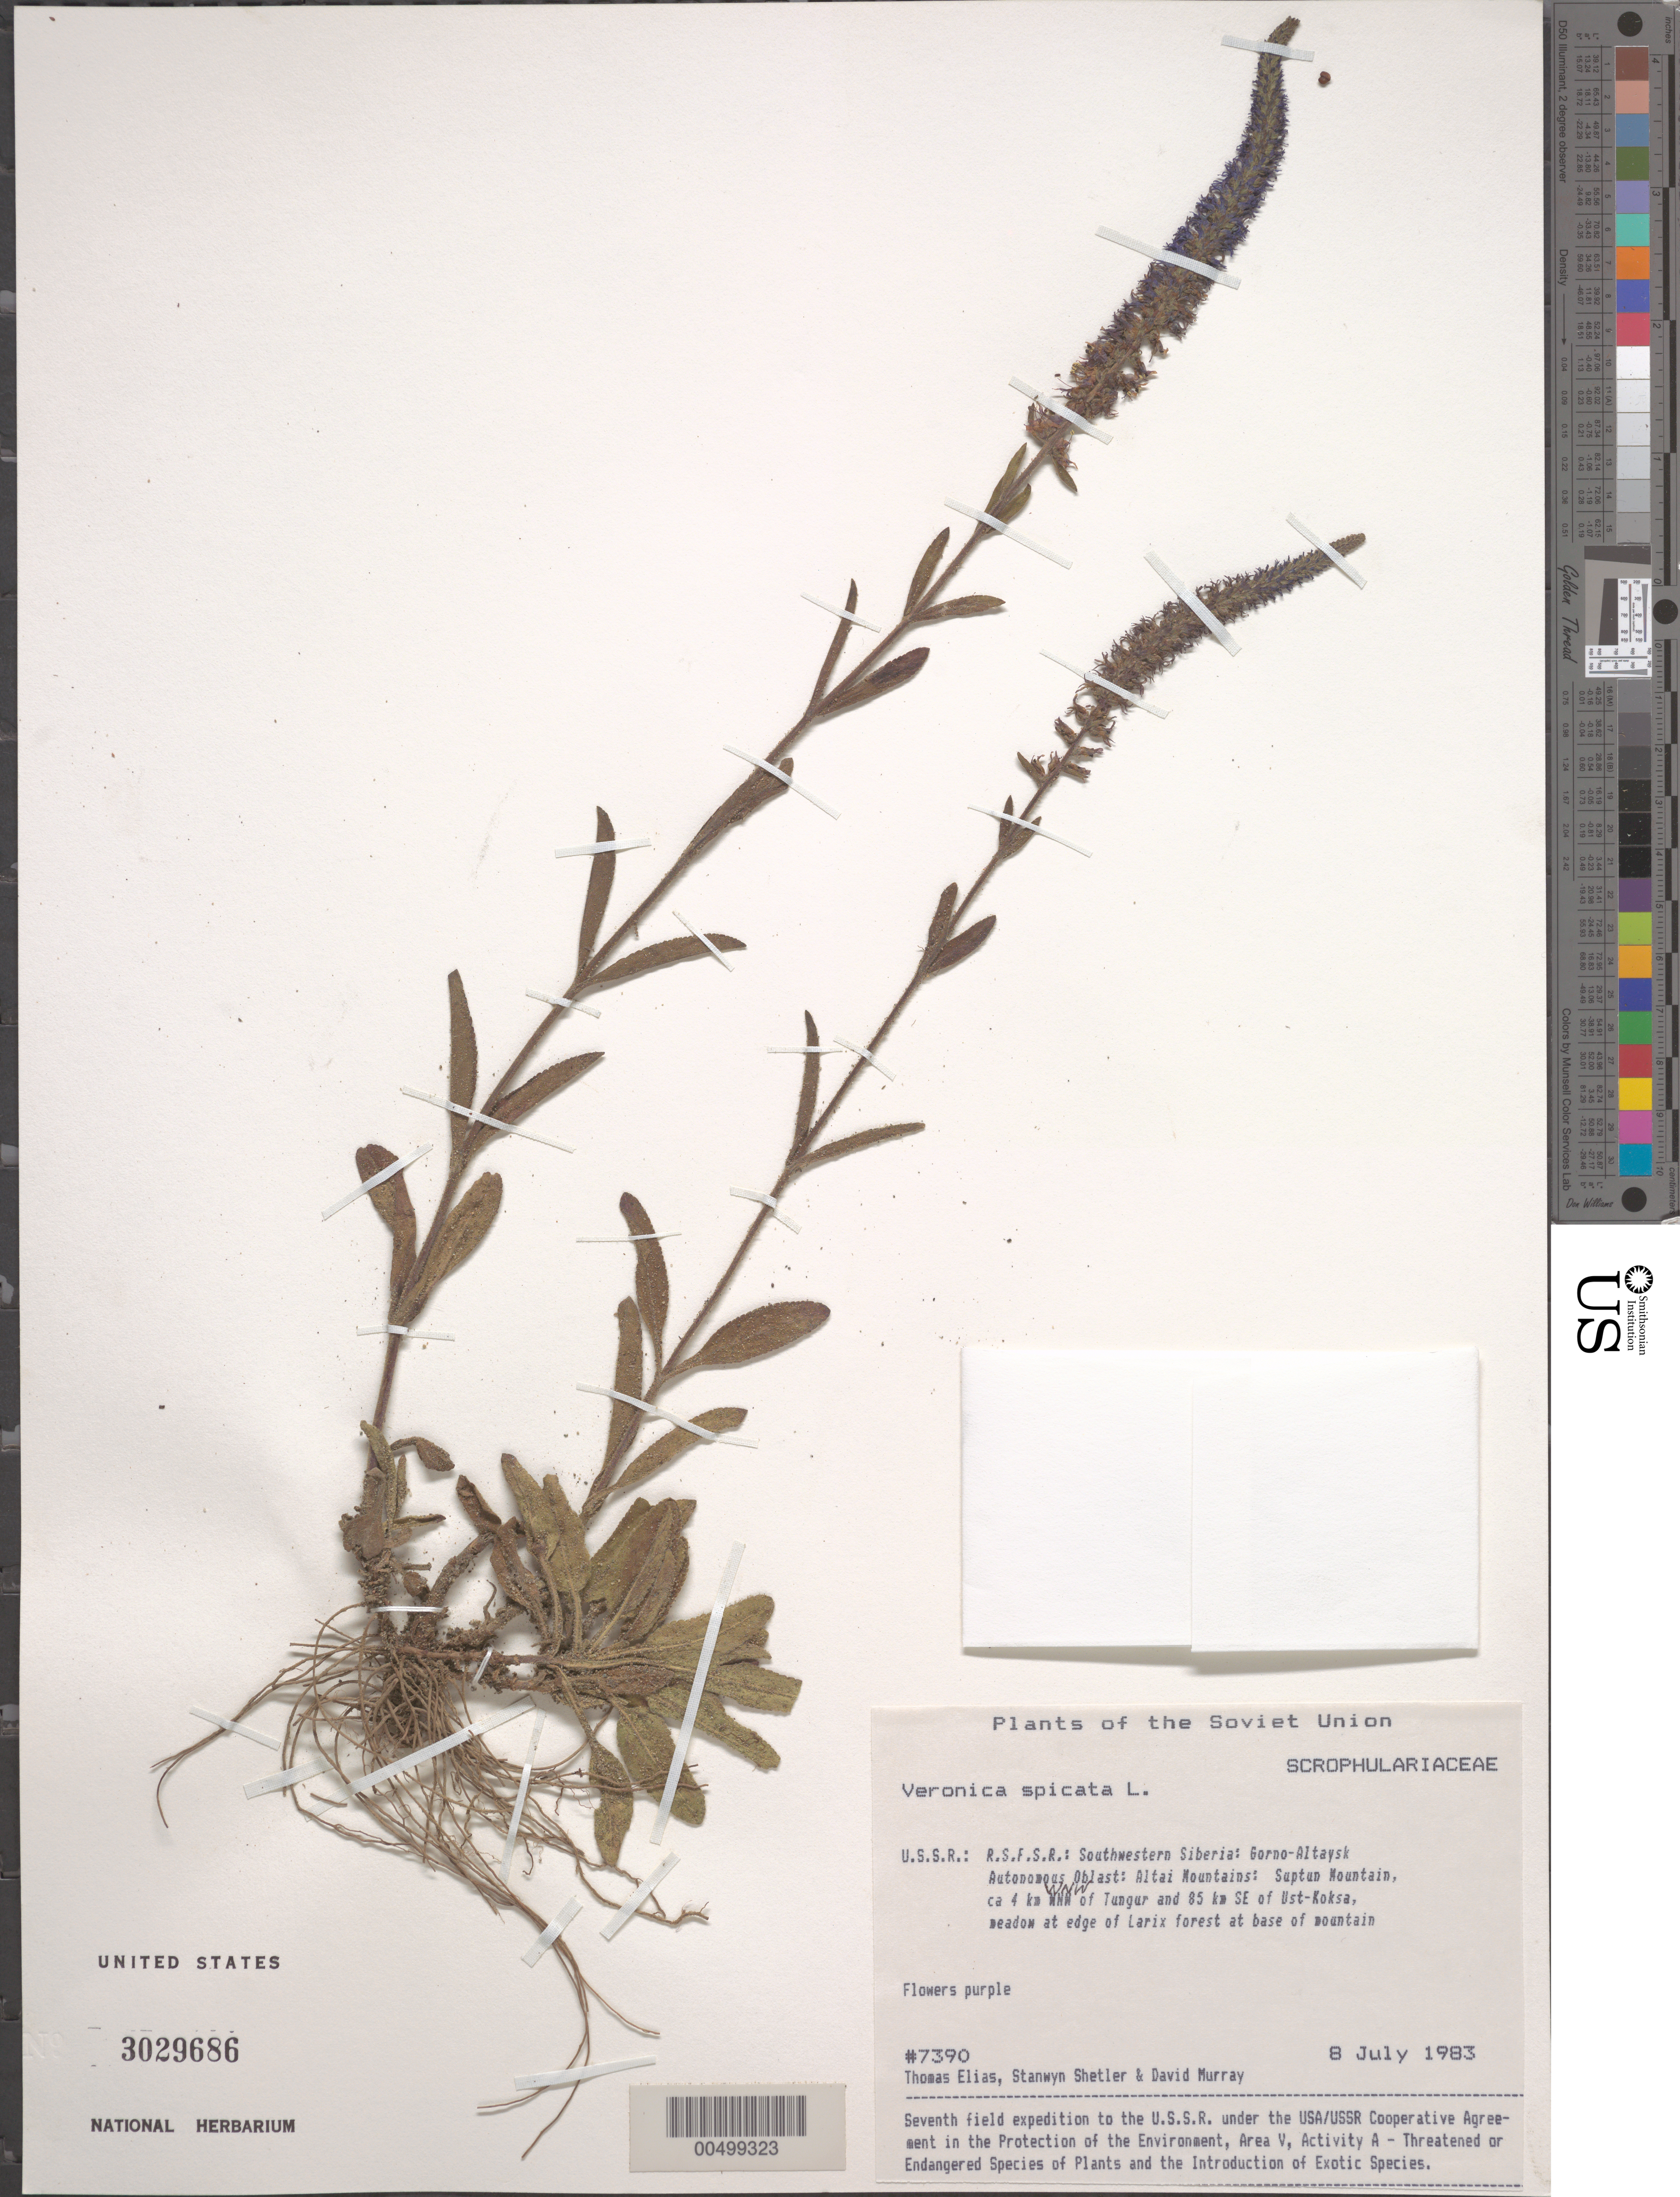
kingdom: Plantae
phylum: Tracheophyta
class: Magnoliopsida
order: Lamiales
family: Plantaginaceae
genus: Veronica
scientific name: Veronica spicata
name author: L.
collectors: T. Elias, S. Shetler & D. F. Murray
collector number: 7390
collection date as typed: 08 Jul 1983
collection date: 1983-07-08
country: Russian Federation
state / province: Altai Republic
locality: Altai Mountains, Suptun Mountain, ca. 4 km WNW of Tungur and 85 km SE of Ust-Koksa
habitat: meadow at edge of Larix forest at base of mountain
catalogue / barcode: US 3029686